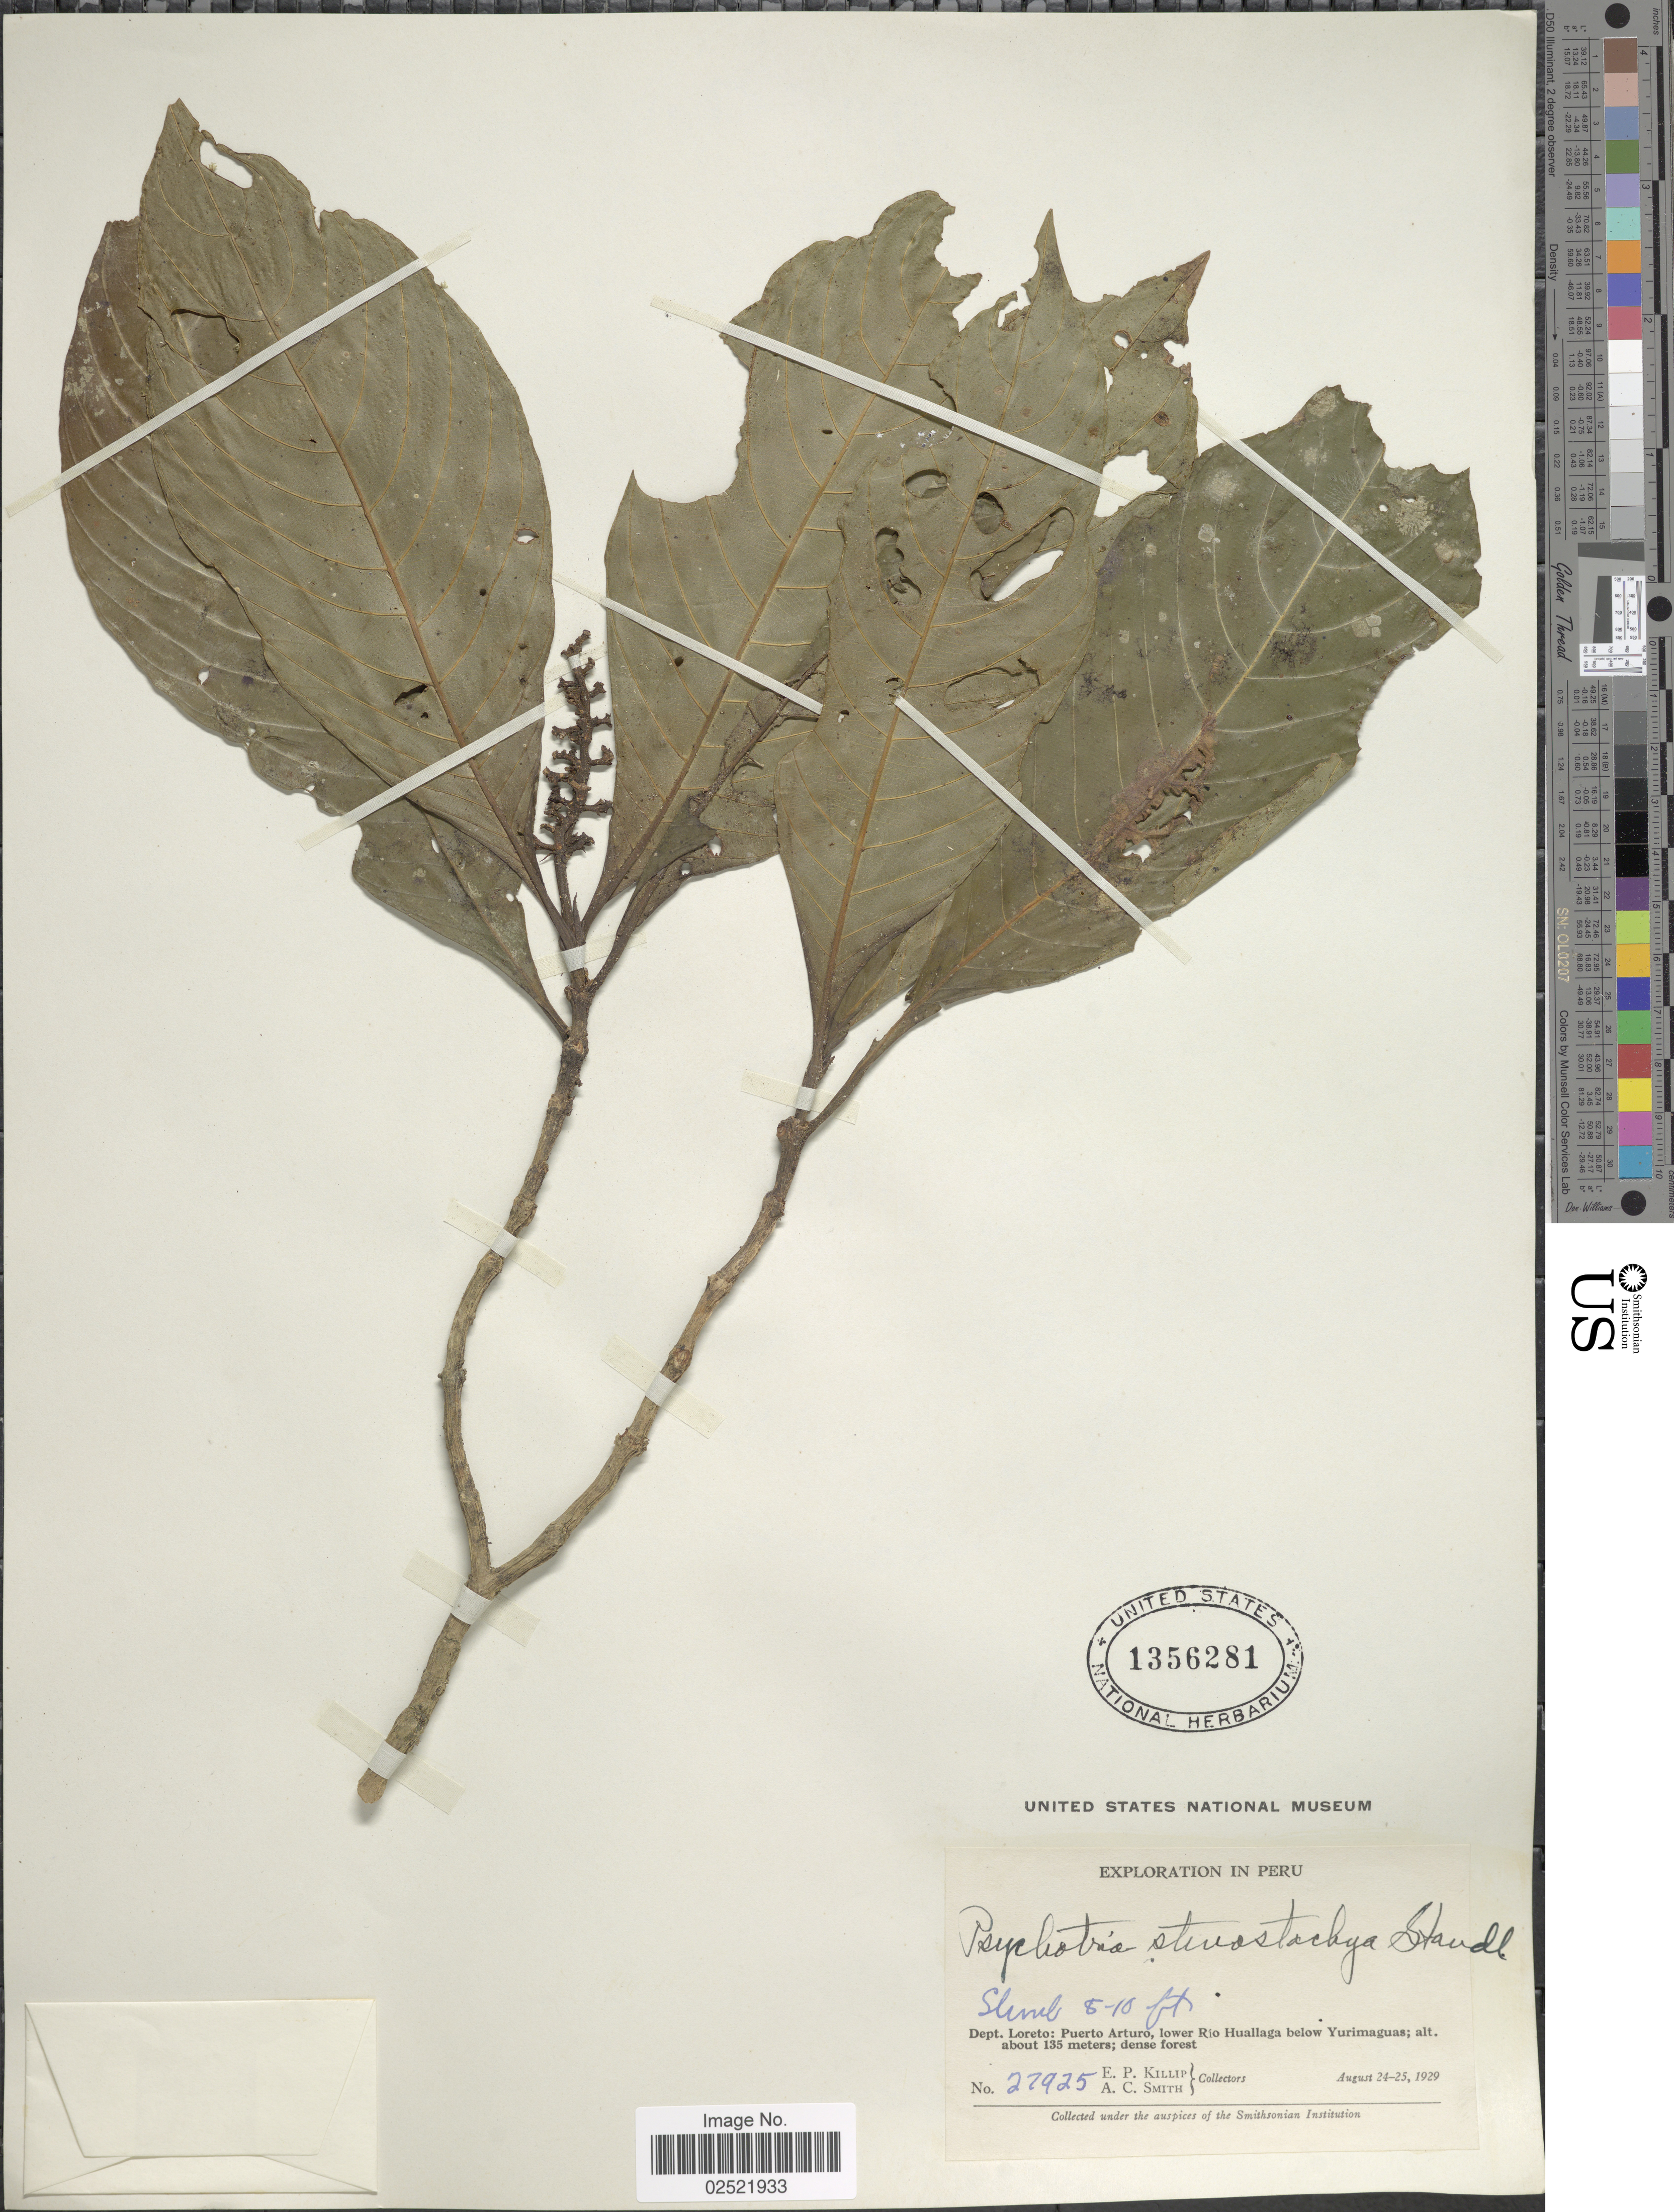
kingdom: Plantae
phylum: Tracheophyta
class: Magnoliopsida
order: Gentianales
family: Rubiaceae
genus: Psychotria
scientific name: Psychotria stenostachya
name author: Standl.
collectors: E. P. Killip & A. C. Smith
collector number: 27925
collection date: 1929-08-24/1929-08-25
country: Peru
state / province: Loreto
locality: Puerto Arturo, lower Rio Huallaga below Yurimaguas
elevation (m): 135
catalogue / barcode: US 1356281